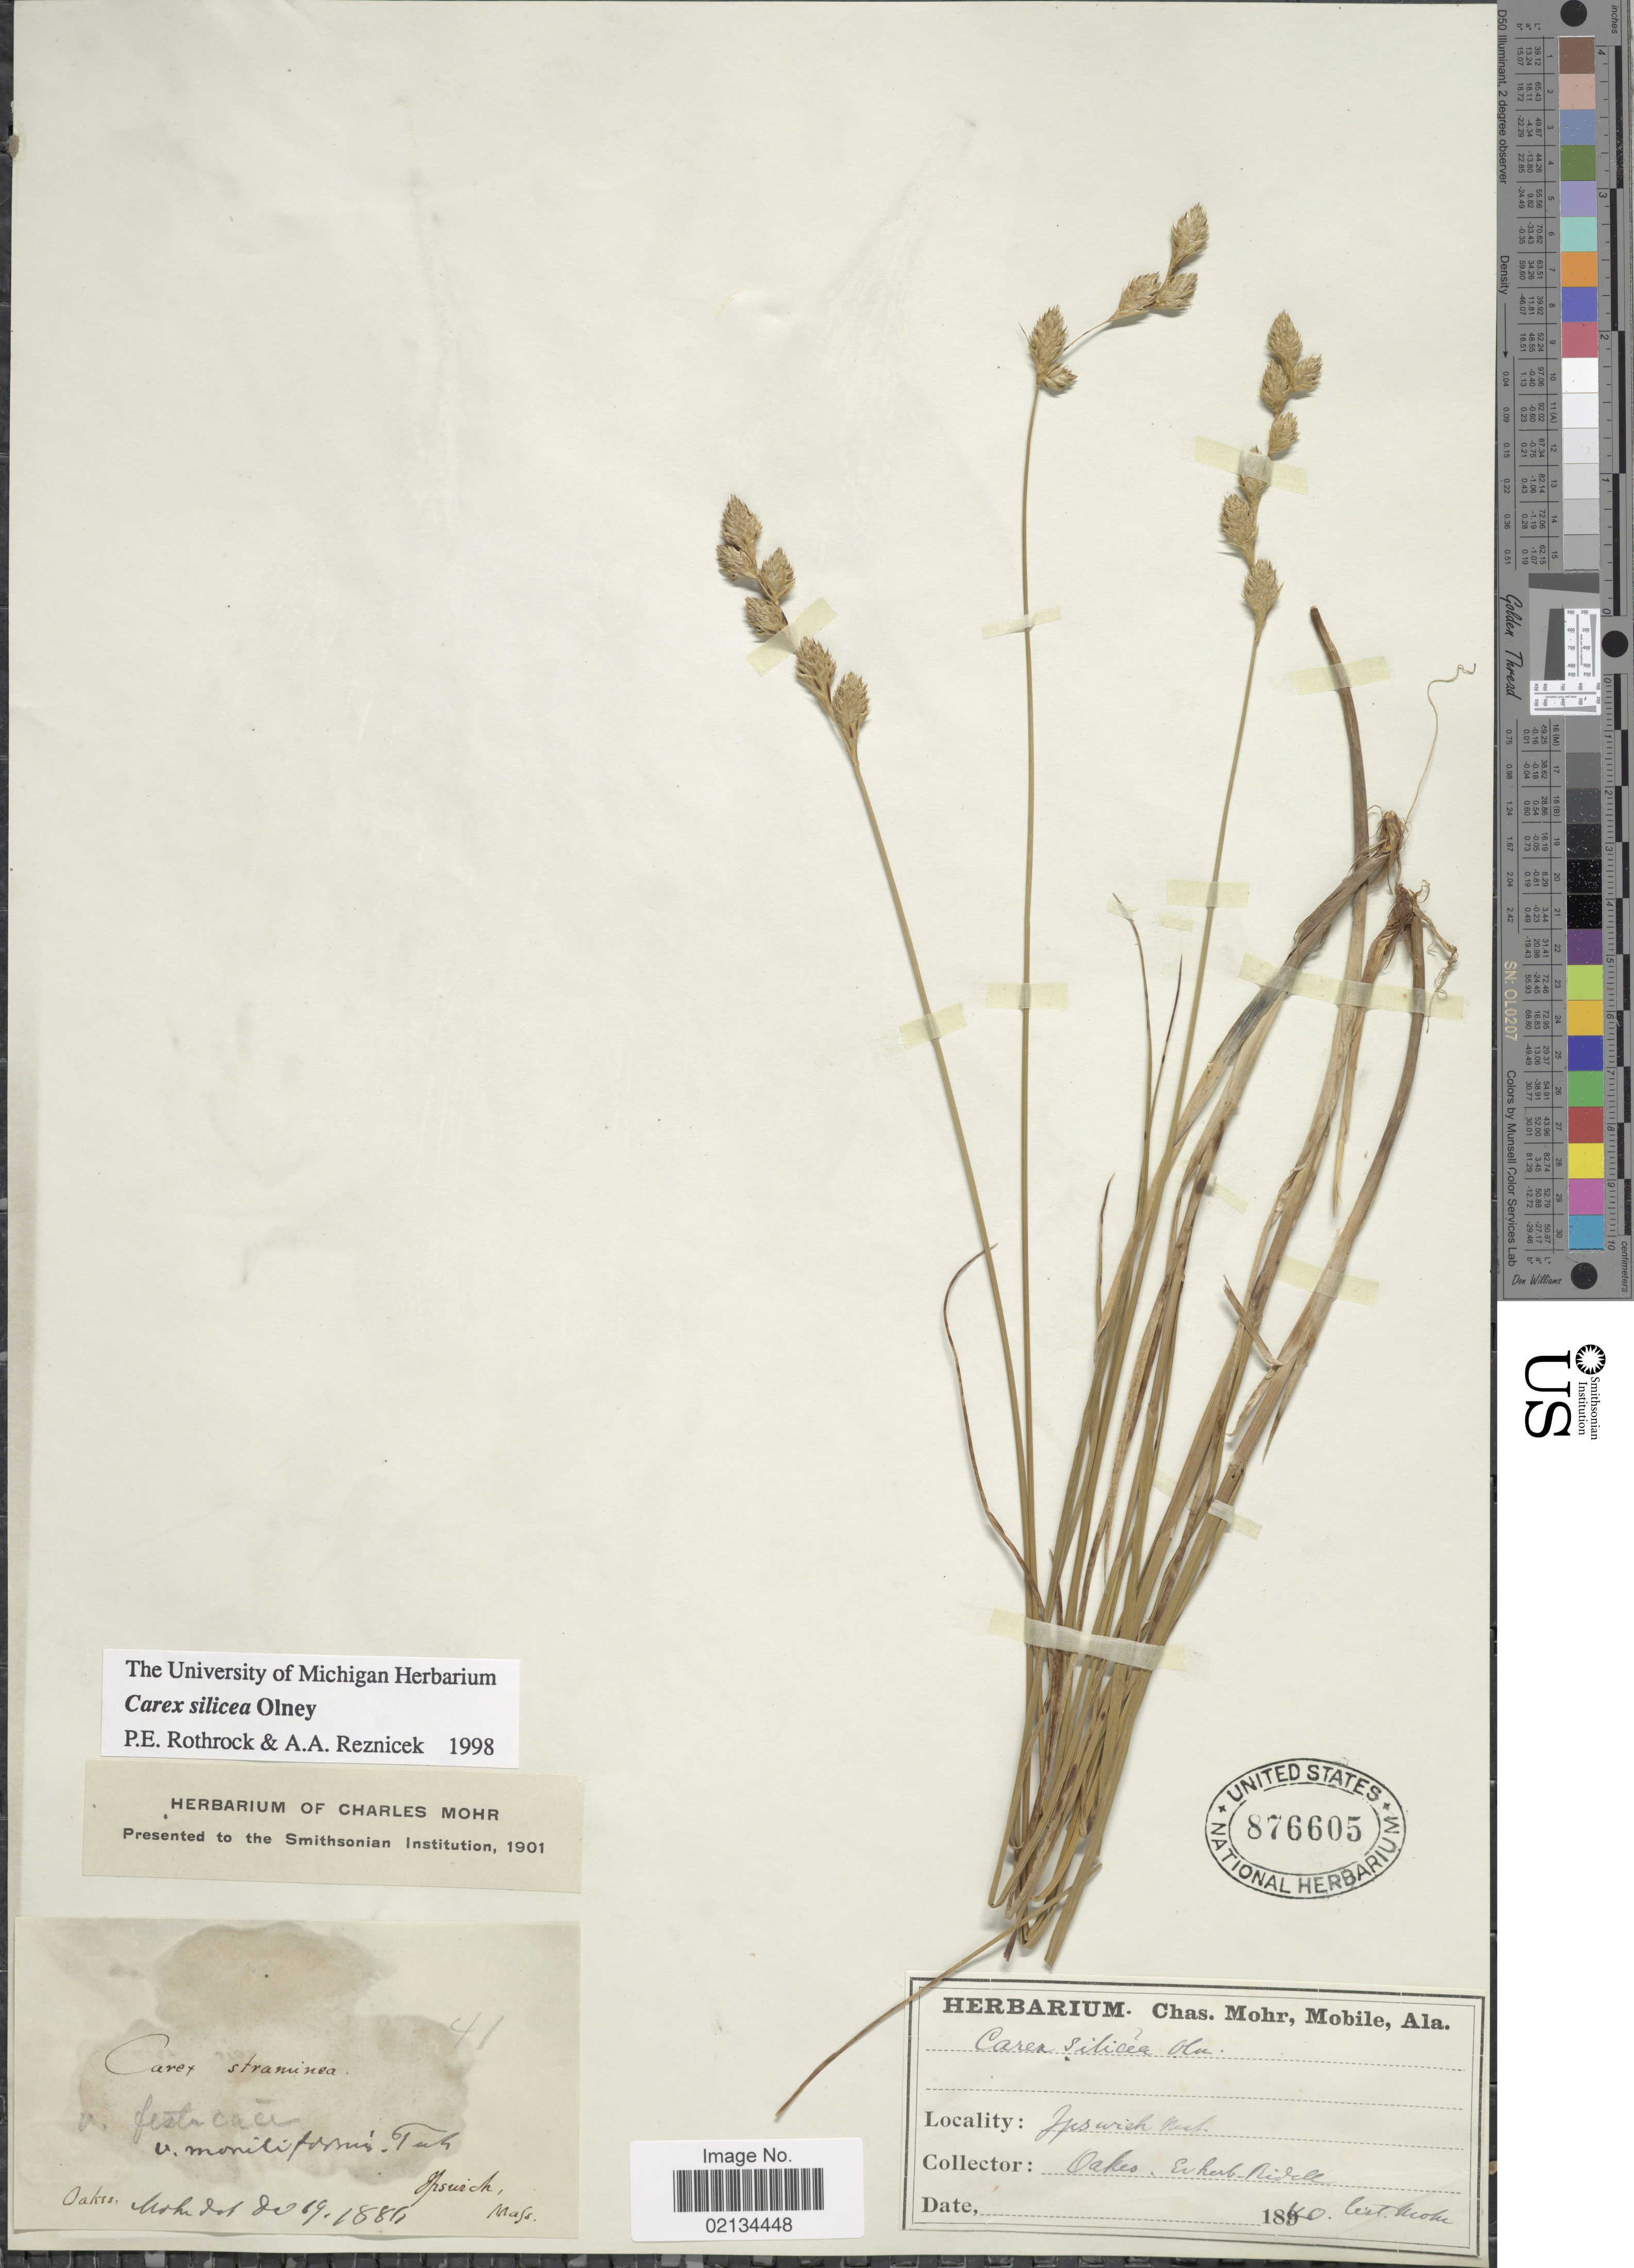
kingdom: Plantae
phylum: Tracheophyta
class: Liliopsida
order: Poales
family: Cyperaceae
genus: Carex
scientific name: Carex silicea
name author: Olney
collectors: -. Oakes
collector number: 41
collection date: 1840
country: United States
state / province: Massachusetts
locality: Ipswich.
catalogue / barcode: US 876605